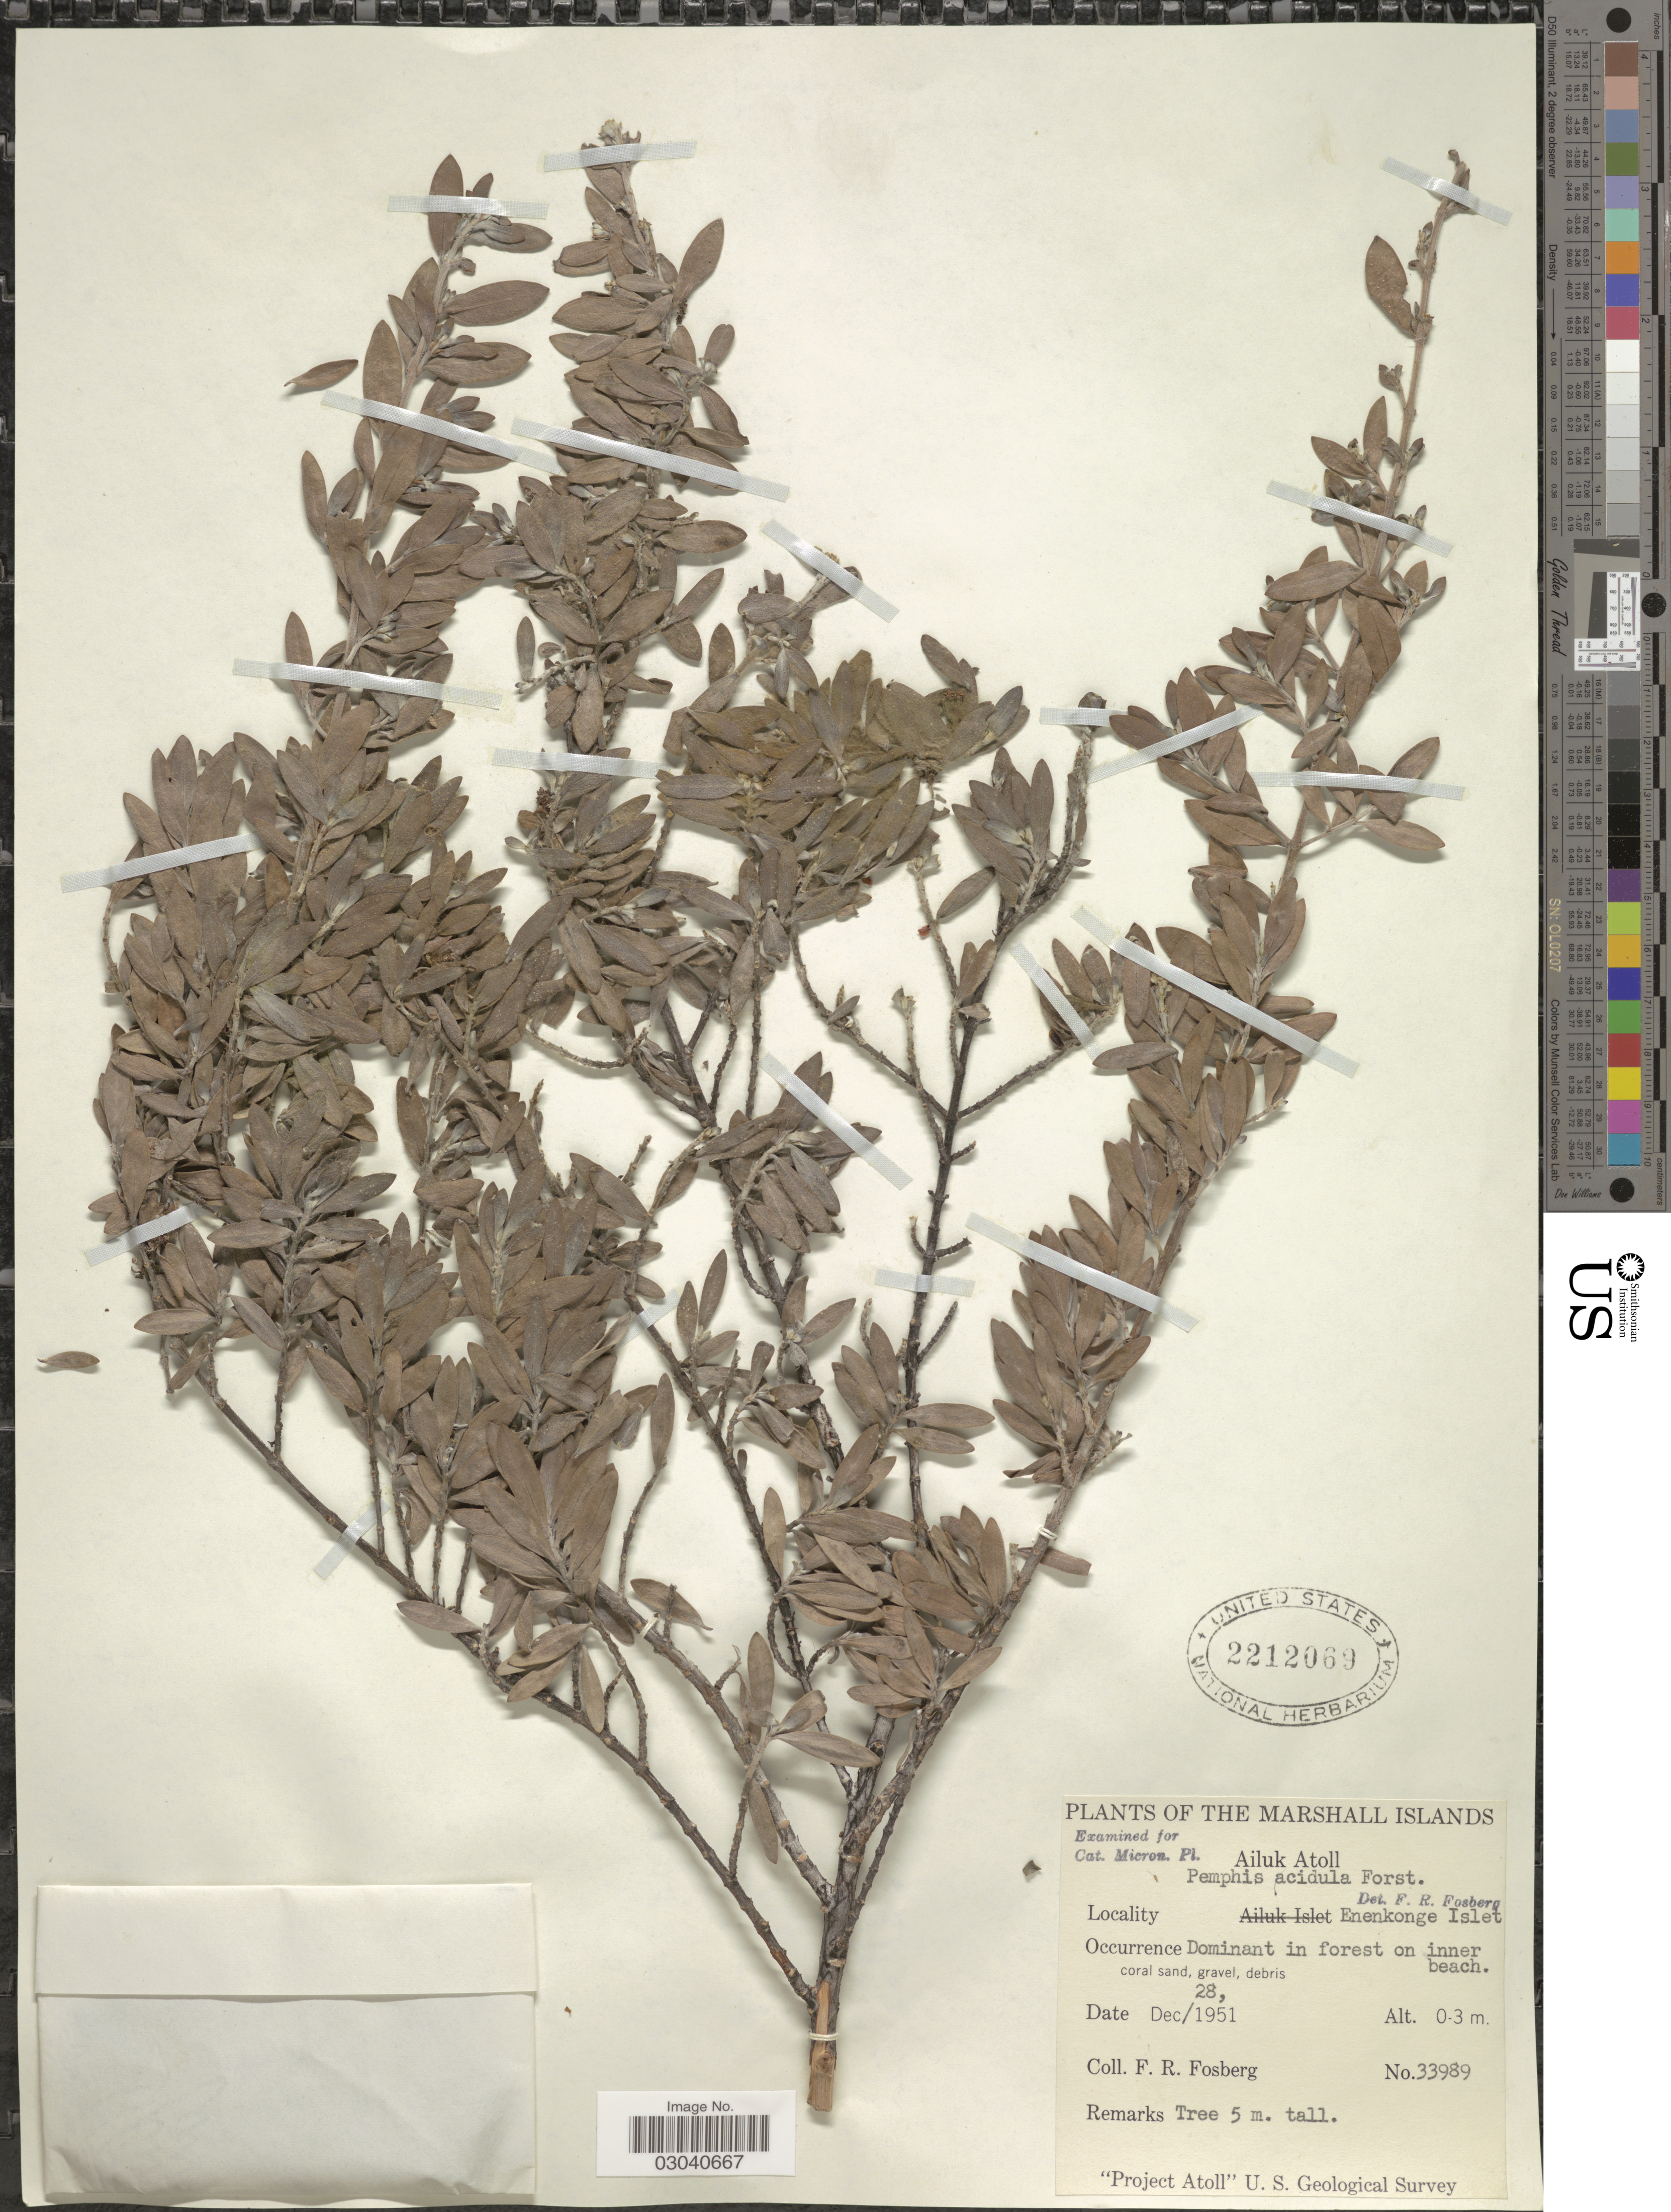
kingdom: Plantae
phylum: Tracheophyta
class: Magnoliopsida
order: Myrtales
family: Lythraceae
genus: Pemphis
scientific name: Pemphis acidula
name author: J.R. Forst. & G. Forst.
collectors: F. R. Fosberg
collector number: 33989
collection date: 1951-12-28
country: Marshall Islands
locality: Ailuk Atoll. Enenkonge Islet.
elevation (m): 0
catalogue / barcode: US 2212069